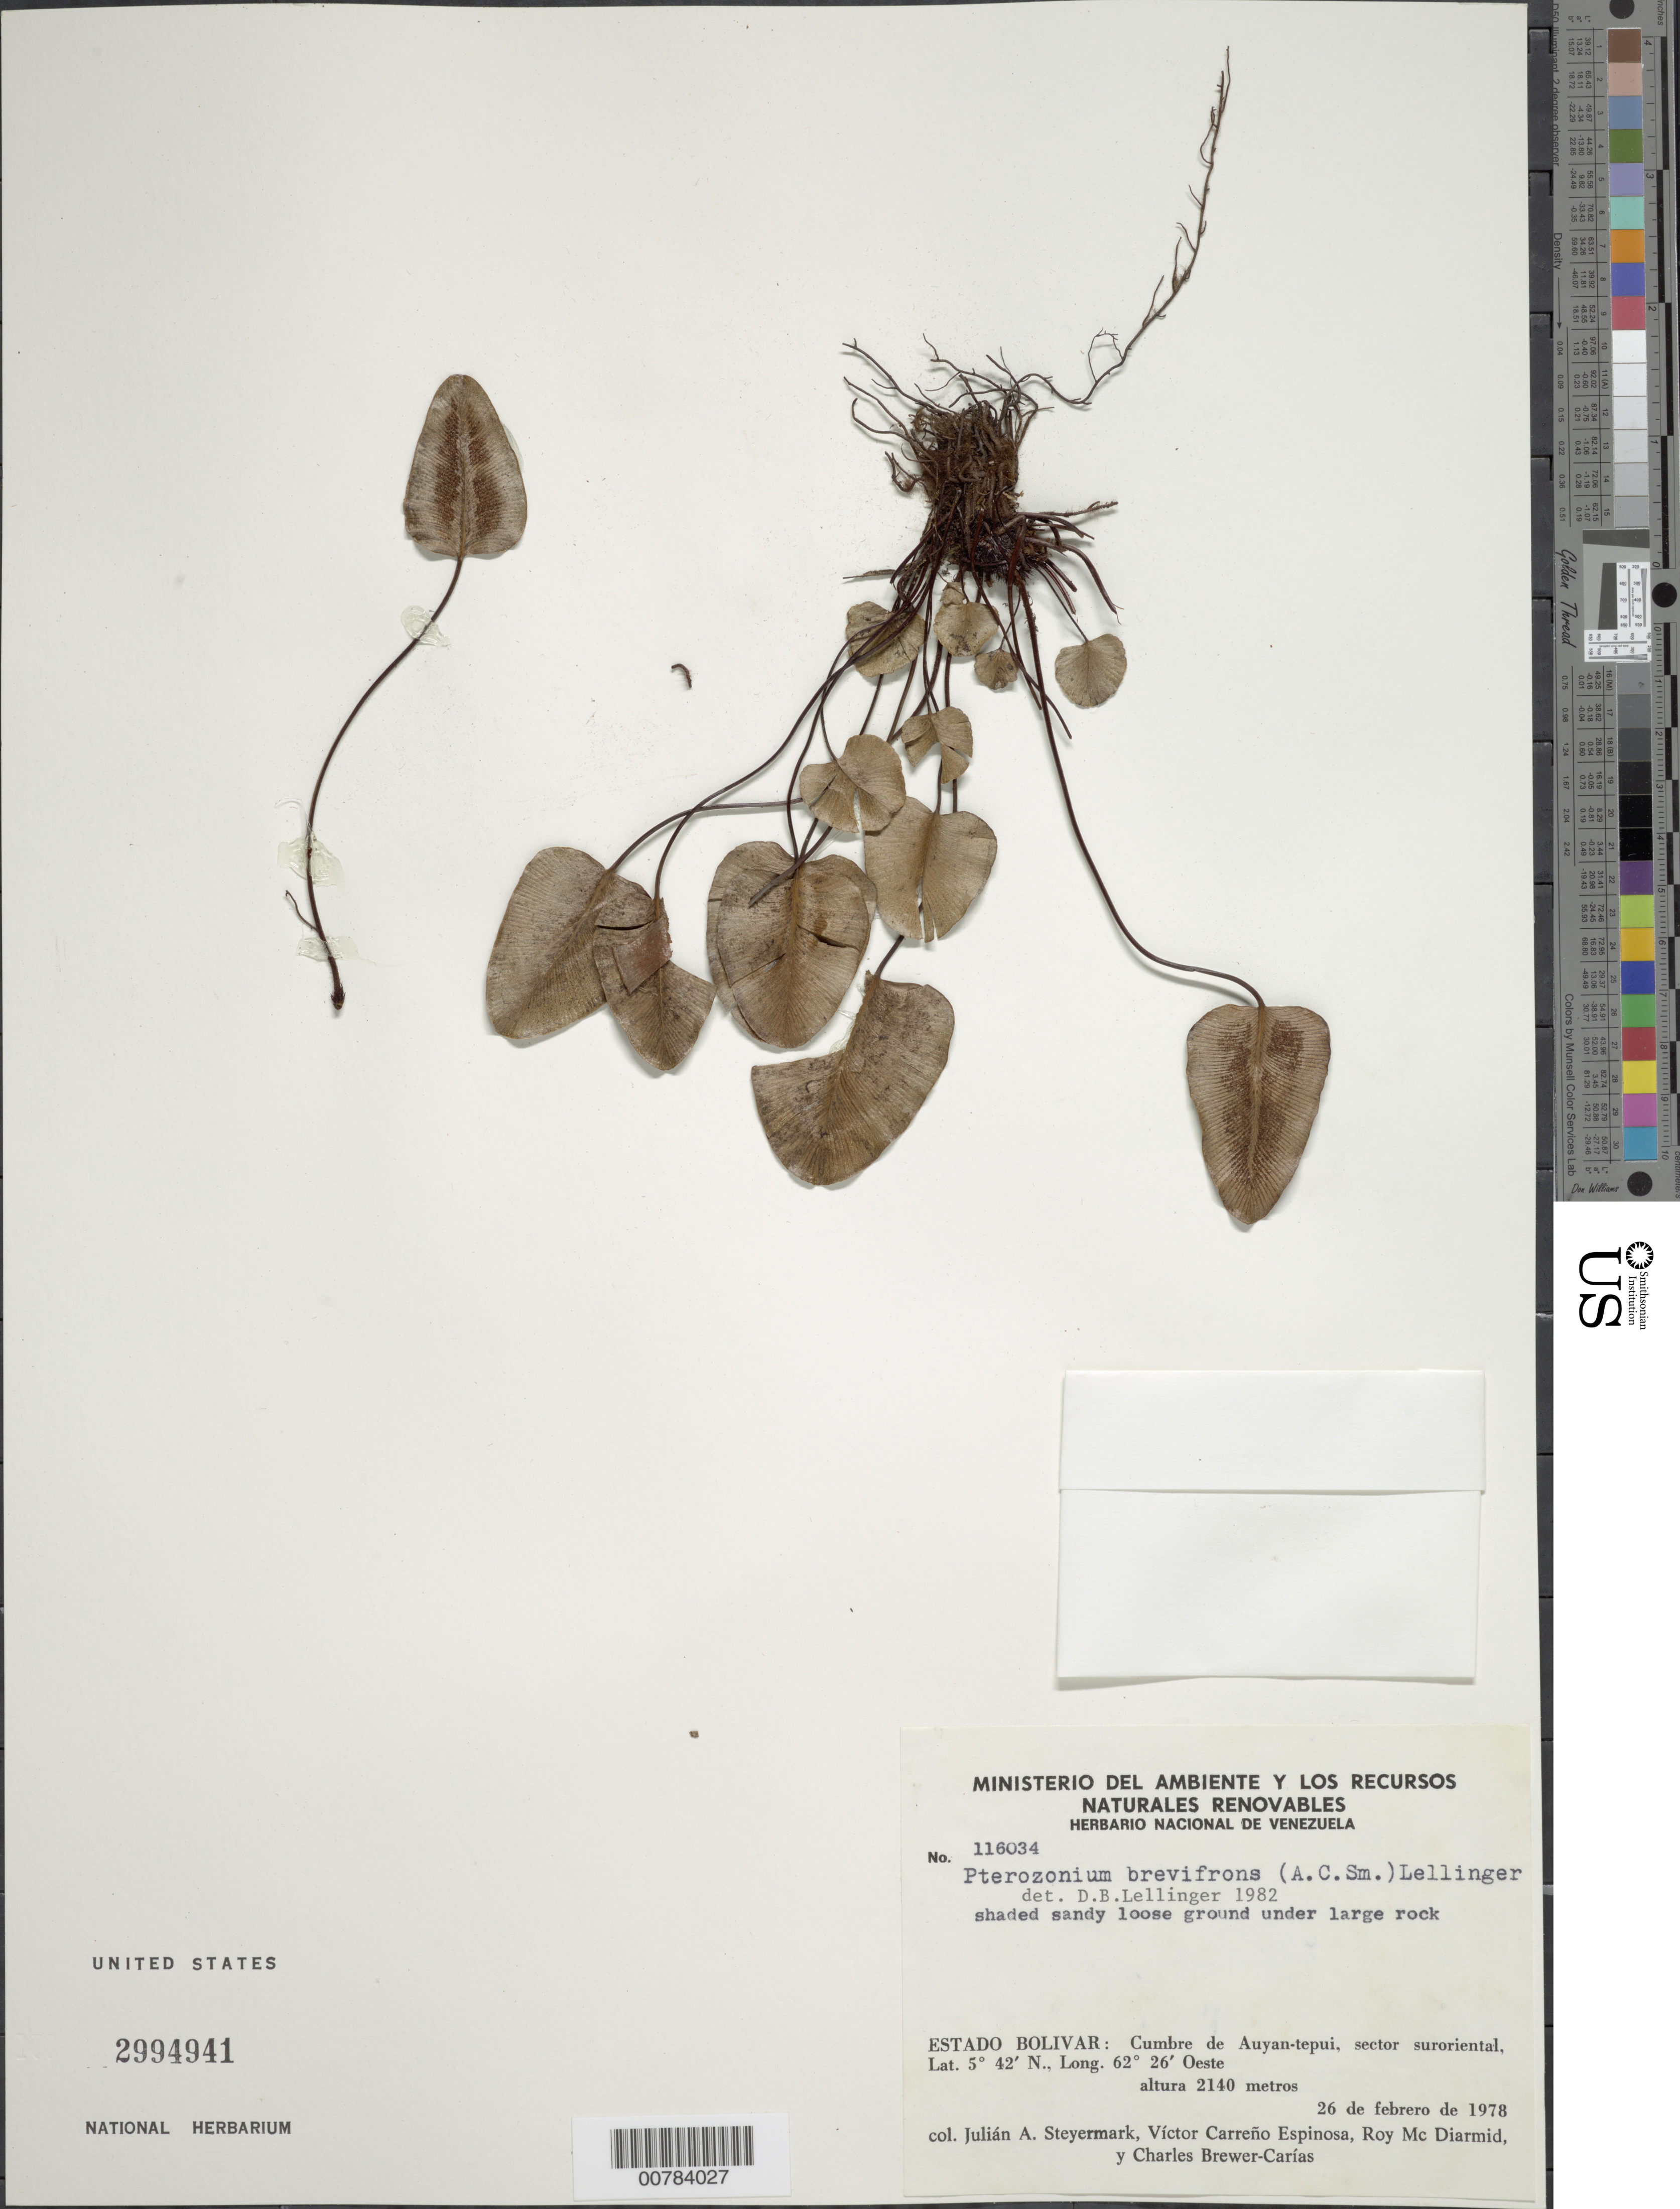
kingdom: Plantae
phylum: Tracheophyta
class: Polypodiopsida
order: Polypodiales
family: Pteridaceae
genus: Pterozonium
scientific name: Pterozonium brevifrons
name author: (A.C. Sm.) Lellinger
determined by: Lellinger, David B., (BOT), Smithsonian Institution - National Museum of Natural History (UNITED STATES)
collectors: J. Steyermark, V. Carreño E., R. Mc Diarmid & C. Brewer-Carias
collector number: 116034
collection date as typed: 26-Feb-78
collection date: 1978-02-26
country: Venezuela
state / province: Bolívar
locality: Auyan-tepuí cumbre (summit), sector suroriental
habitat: Shaded sandy loose ground under large rock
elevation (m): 2140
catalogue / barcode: US 2994841